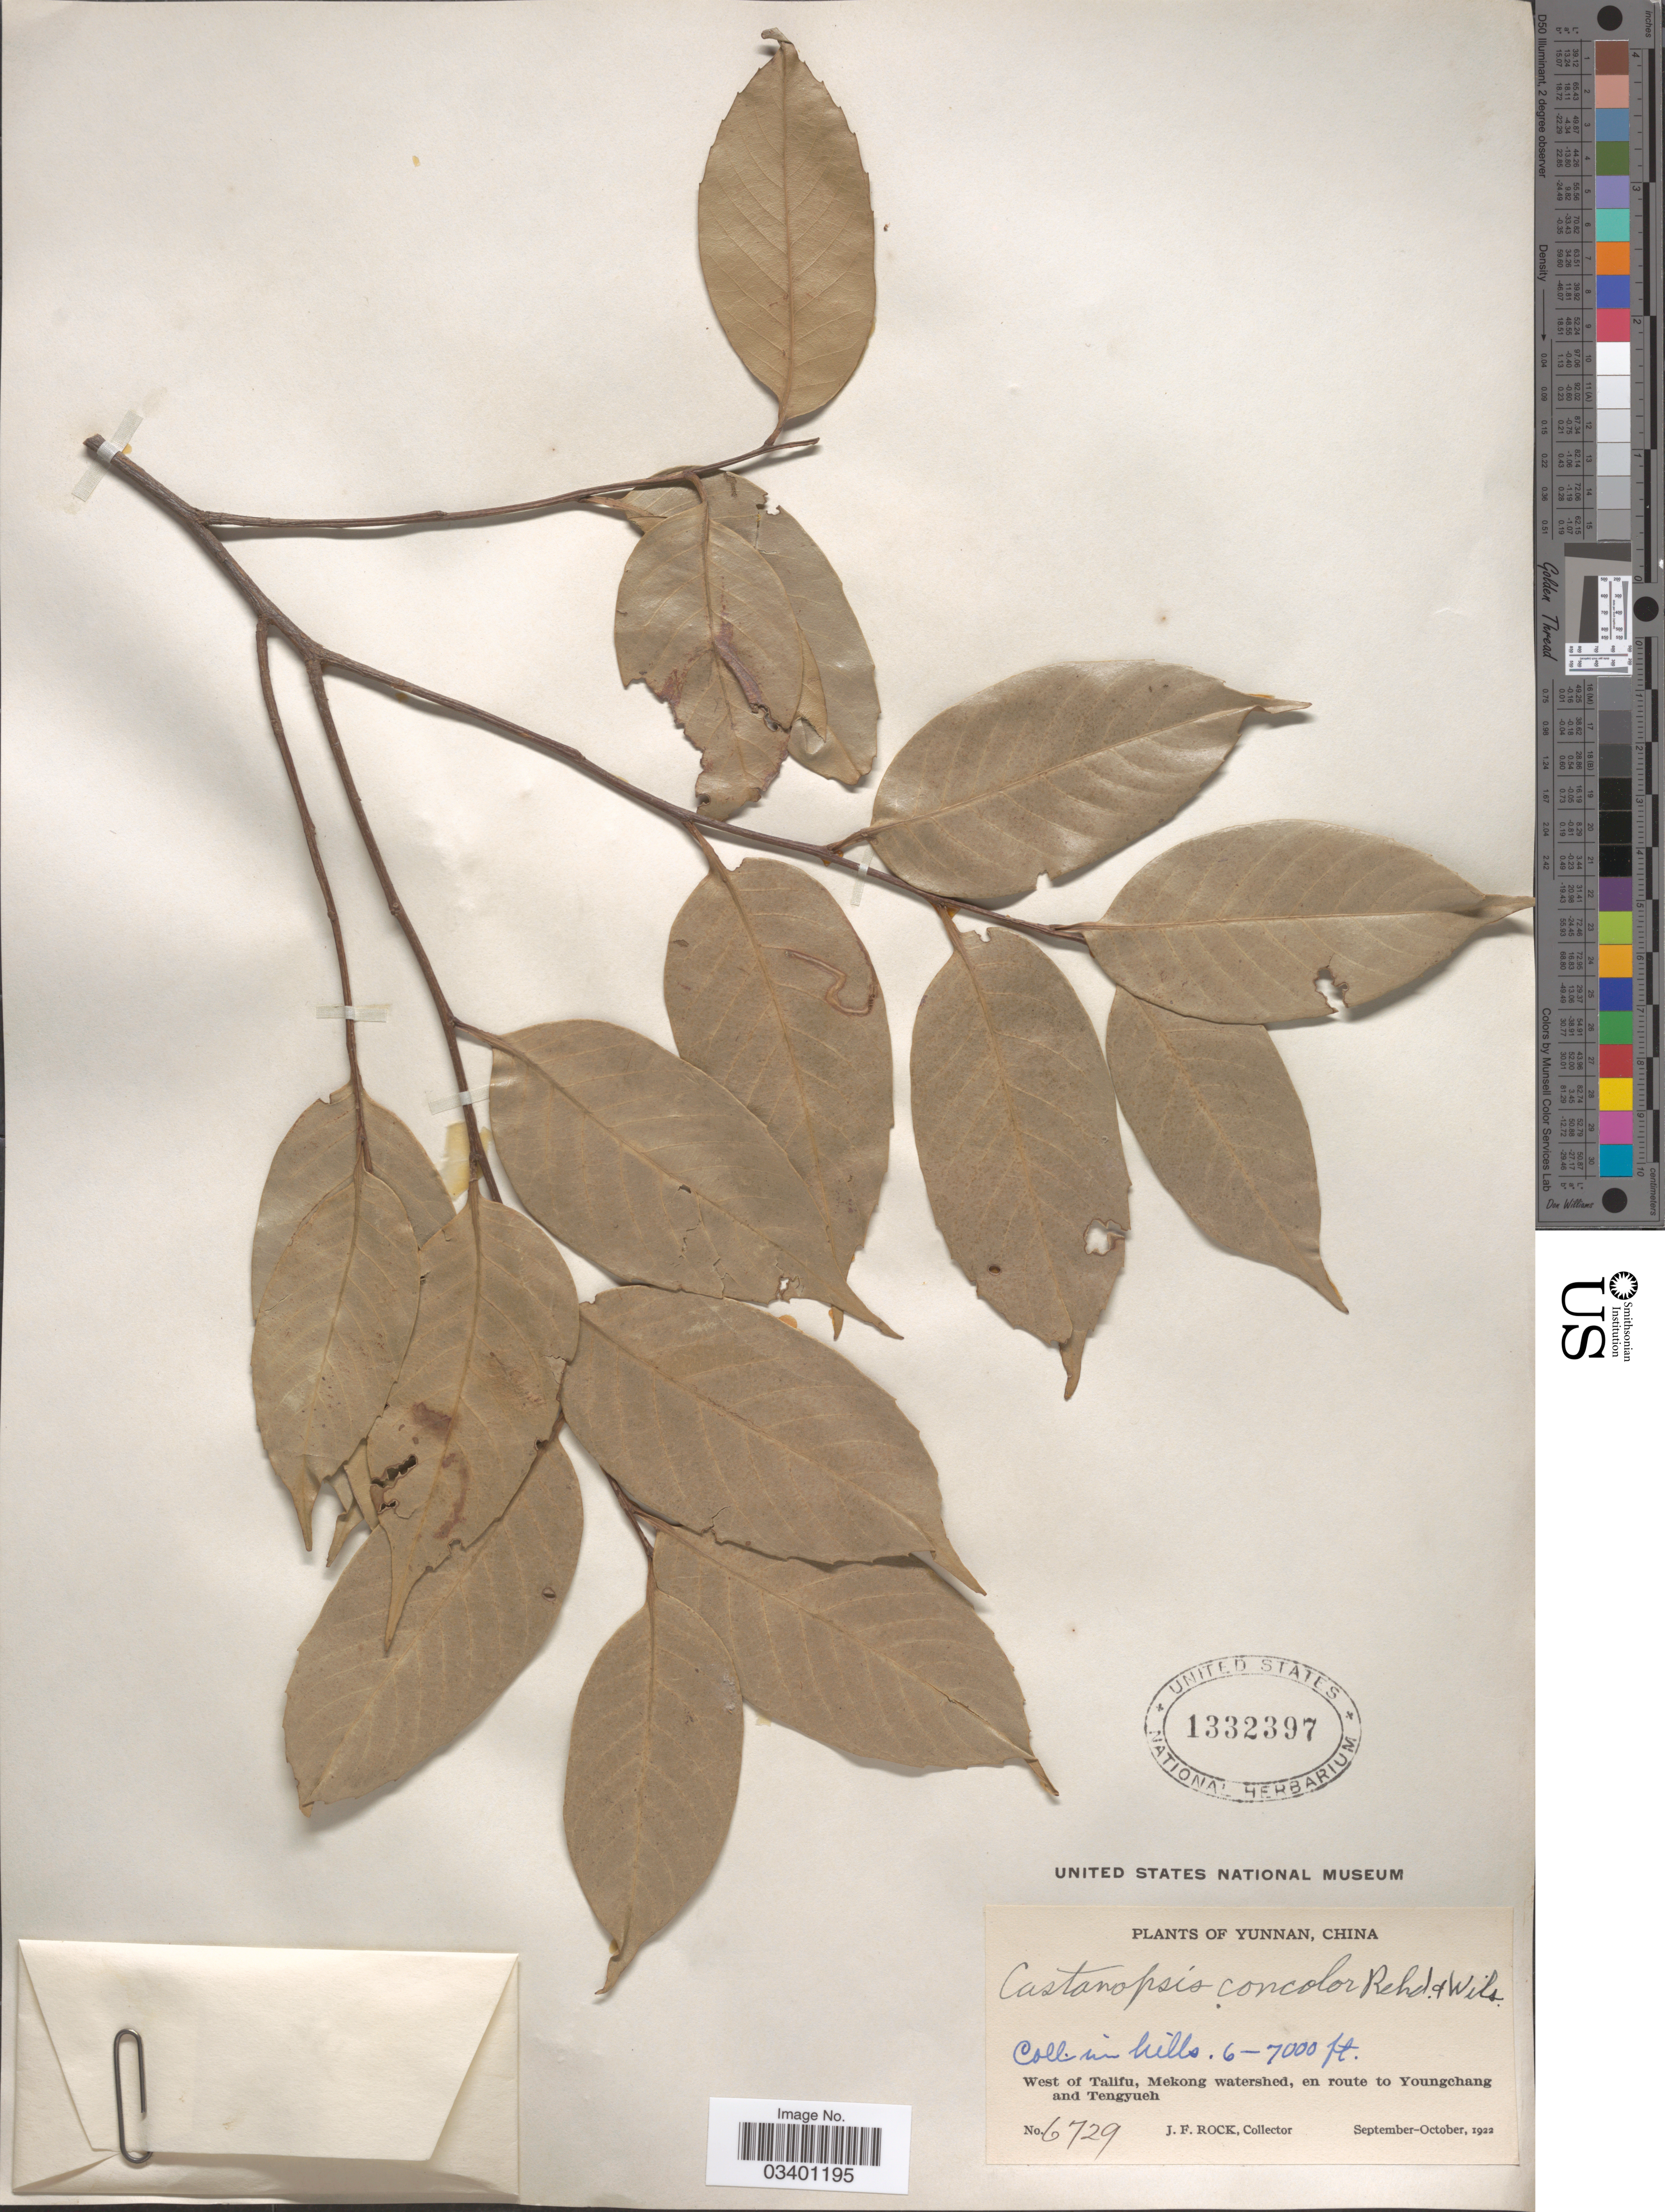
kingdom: Plantae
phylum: Tracheophyta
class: Magnoliopsida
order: Fagales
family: Fagaceae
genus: Castanopsis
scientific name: Castanopsis orthacantha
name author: Franch.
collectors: J. Rock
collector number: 6729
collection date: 1922-09/1922-10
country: China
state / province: Yunnan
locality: Coll in hills. West of Talifu, Mekong watershed, en route to Youngchang and Tengyueh.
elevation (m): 1829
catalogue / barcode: US 1332397